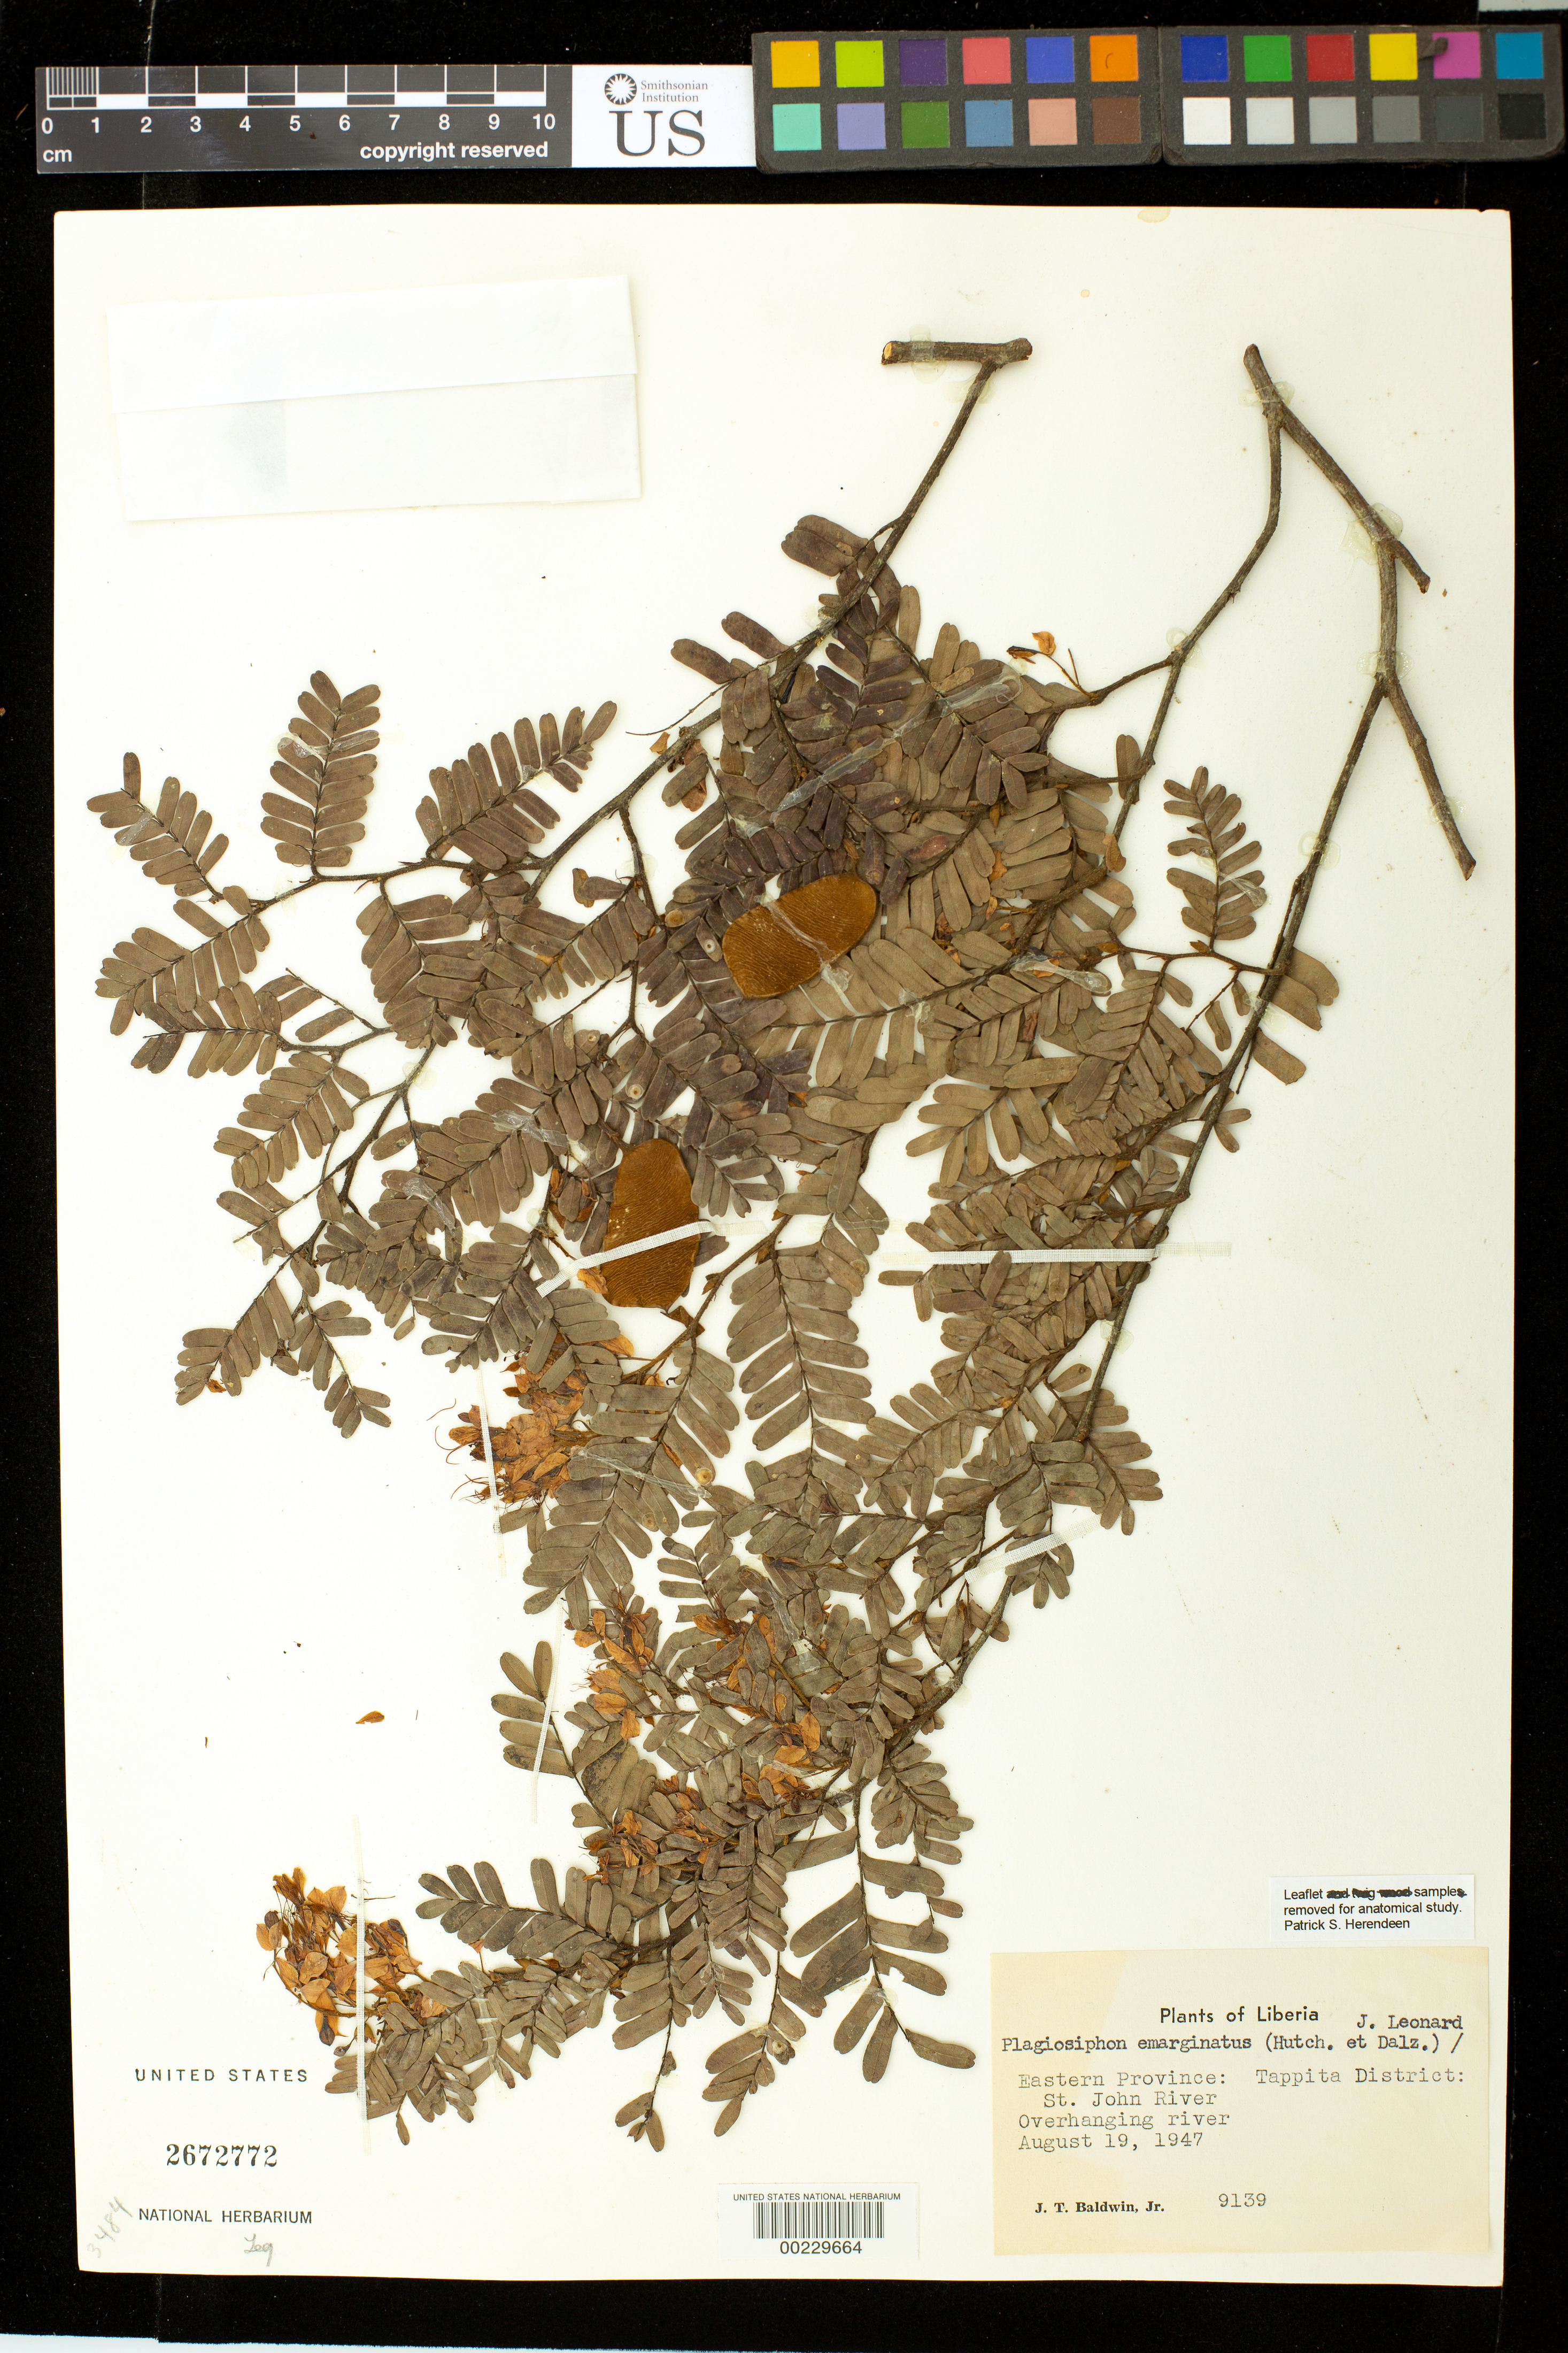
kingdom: Plantae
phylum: Tracheophyta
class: Magnoliopsida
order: Fabales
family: Fabaceae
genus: Plagiosiphon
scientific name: Plagiosiphon emarginatus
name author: (Hutch. & Dalziel) J. Léonard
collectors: J. T. Baldwin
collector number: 9139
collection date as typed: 19 Aug 1947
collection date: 1947-08-19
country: Liberia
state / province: Nimba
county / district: Tappita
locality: St. John River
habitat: Overhanging river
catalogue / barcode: US 2672772